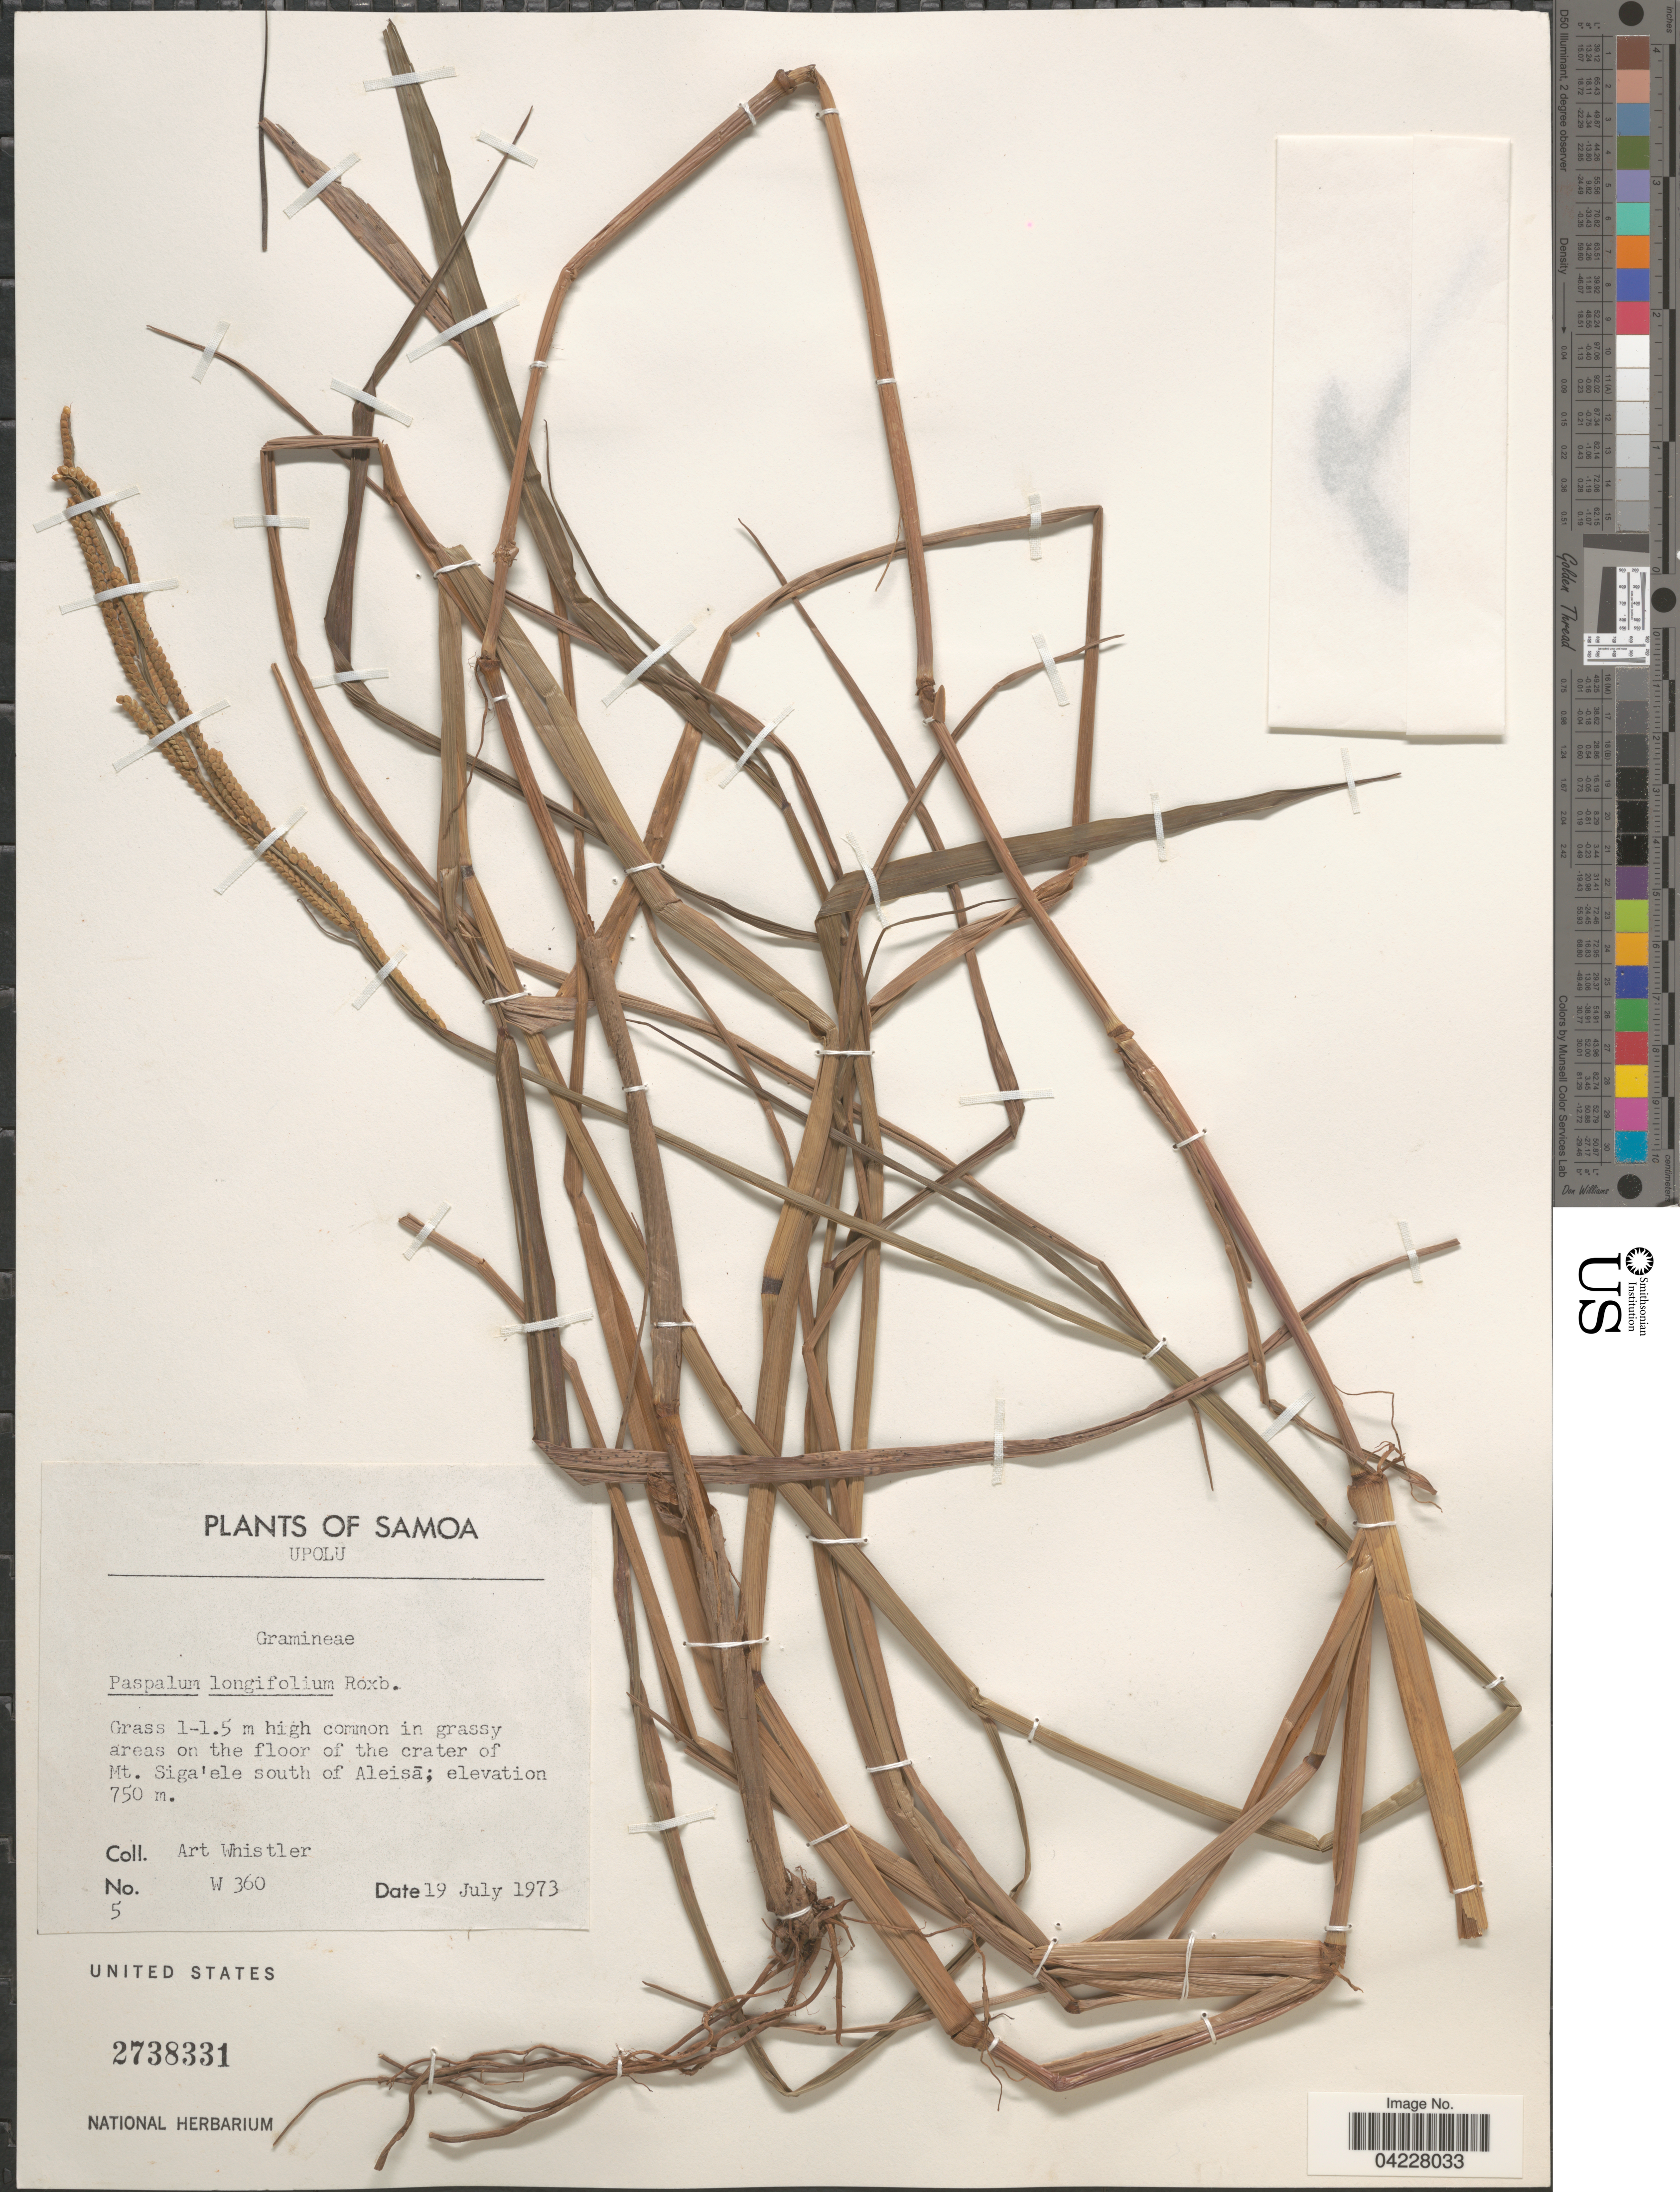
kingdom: Plantae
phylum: Tracheophyta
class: Liliopsida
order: Poales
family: Poaceae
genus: Paspalum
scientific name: Paspalum longifolium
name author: Roxb.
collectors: A. Whistler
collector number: W360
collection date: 1973-07-19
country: Samoa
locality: Samoa. Upolu. Common in grassy areas on the floor of the crater of Mt. Siga'ele south of Aleisā.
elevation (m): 750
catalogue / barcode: US 2738331